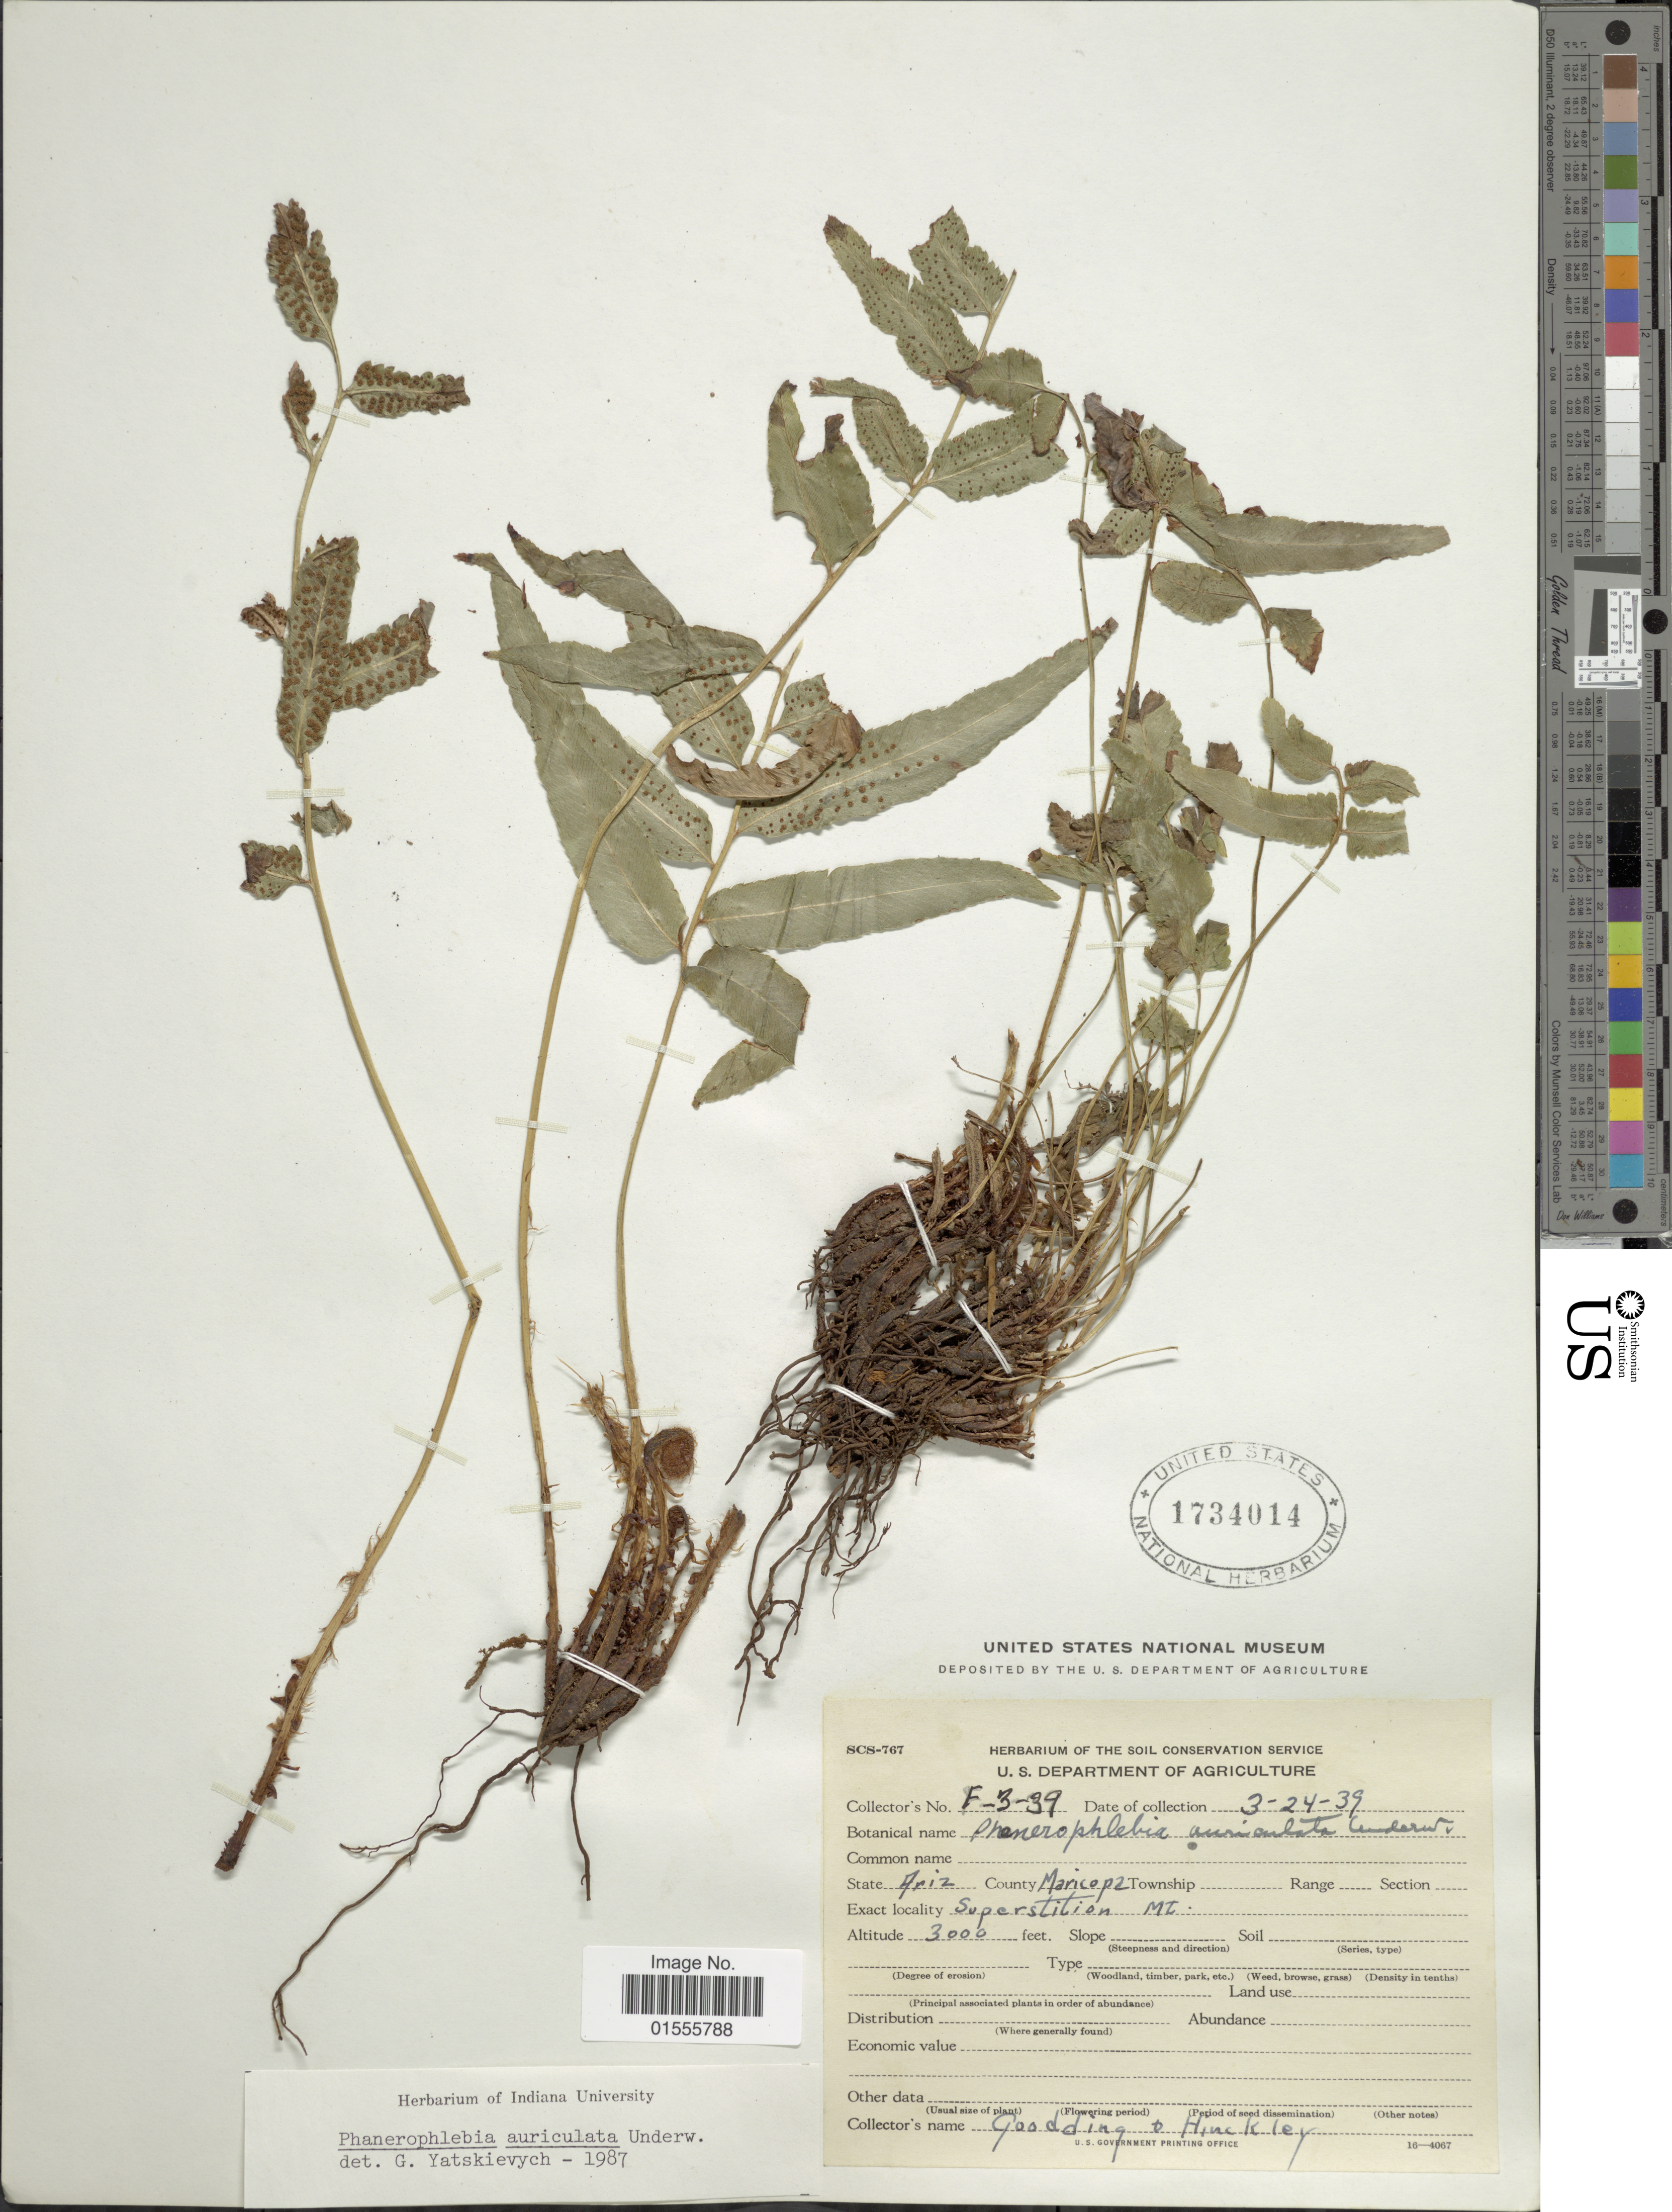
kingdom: Plantae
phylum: Tracheophyta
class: Polypodiopsida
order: Polypodiales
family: Dryopteridaceae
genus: Phanerophlebia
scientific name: Phanerophlebia auriculata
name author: Underw.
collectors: Goodding & Hinckley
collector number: F-3-39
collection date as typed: Transcribed d/m/y: 24/3/39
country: United States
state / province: Arizona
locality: Maricopz, Superstition Mt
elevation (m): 914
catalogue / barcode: US 1734014